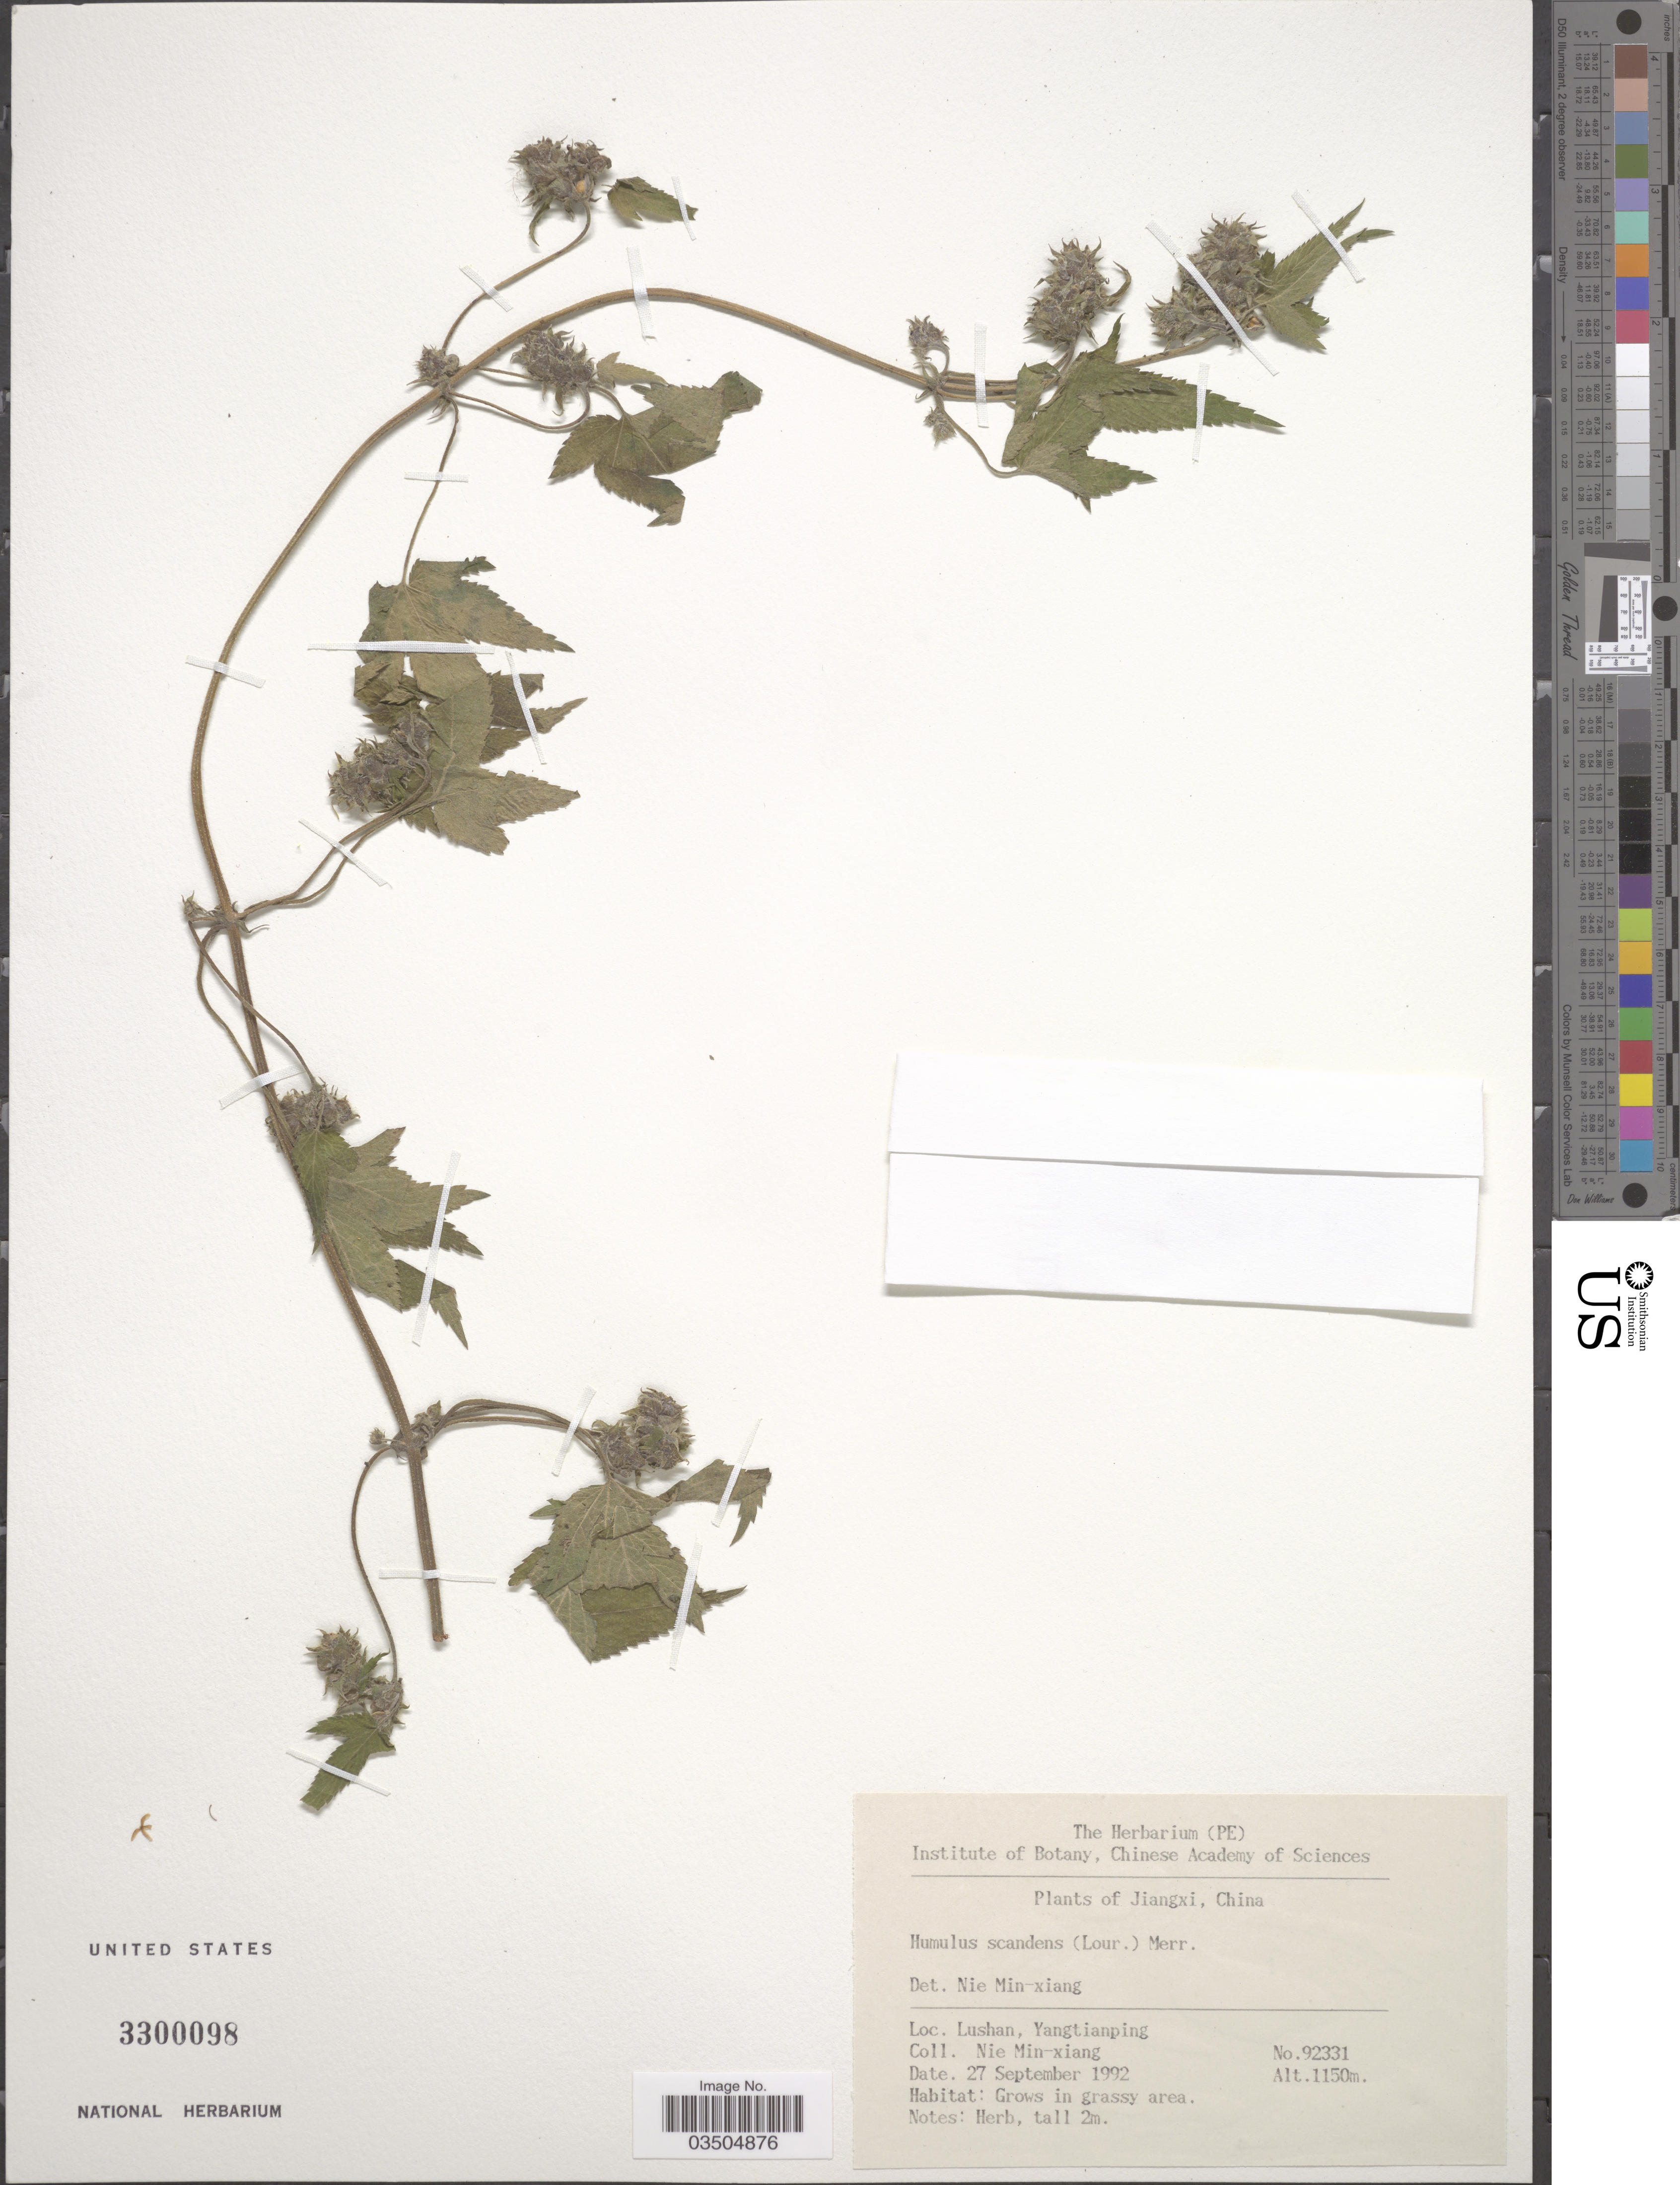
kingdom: Plantae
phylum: Tracheophyta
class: Magnoliopsida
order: Rosales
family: Cannabaceae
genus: Humulus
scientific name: Humulus scandens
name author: (Lour.) Merr.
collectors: M. Nie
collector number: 92331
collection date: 1992-09-27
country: China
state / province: Jiangxi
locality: Lushan, Yangtianping.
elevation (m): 1150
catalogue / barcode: US 3300098